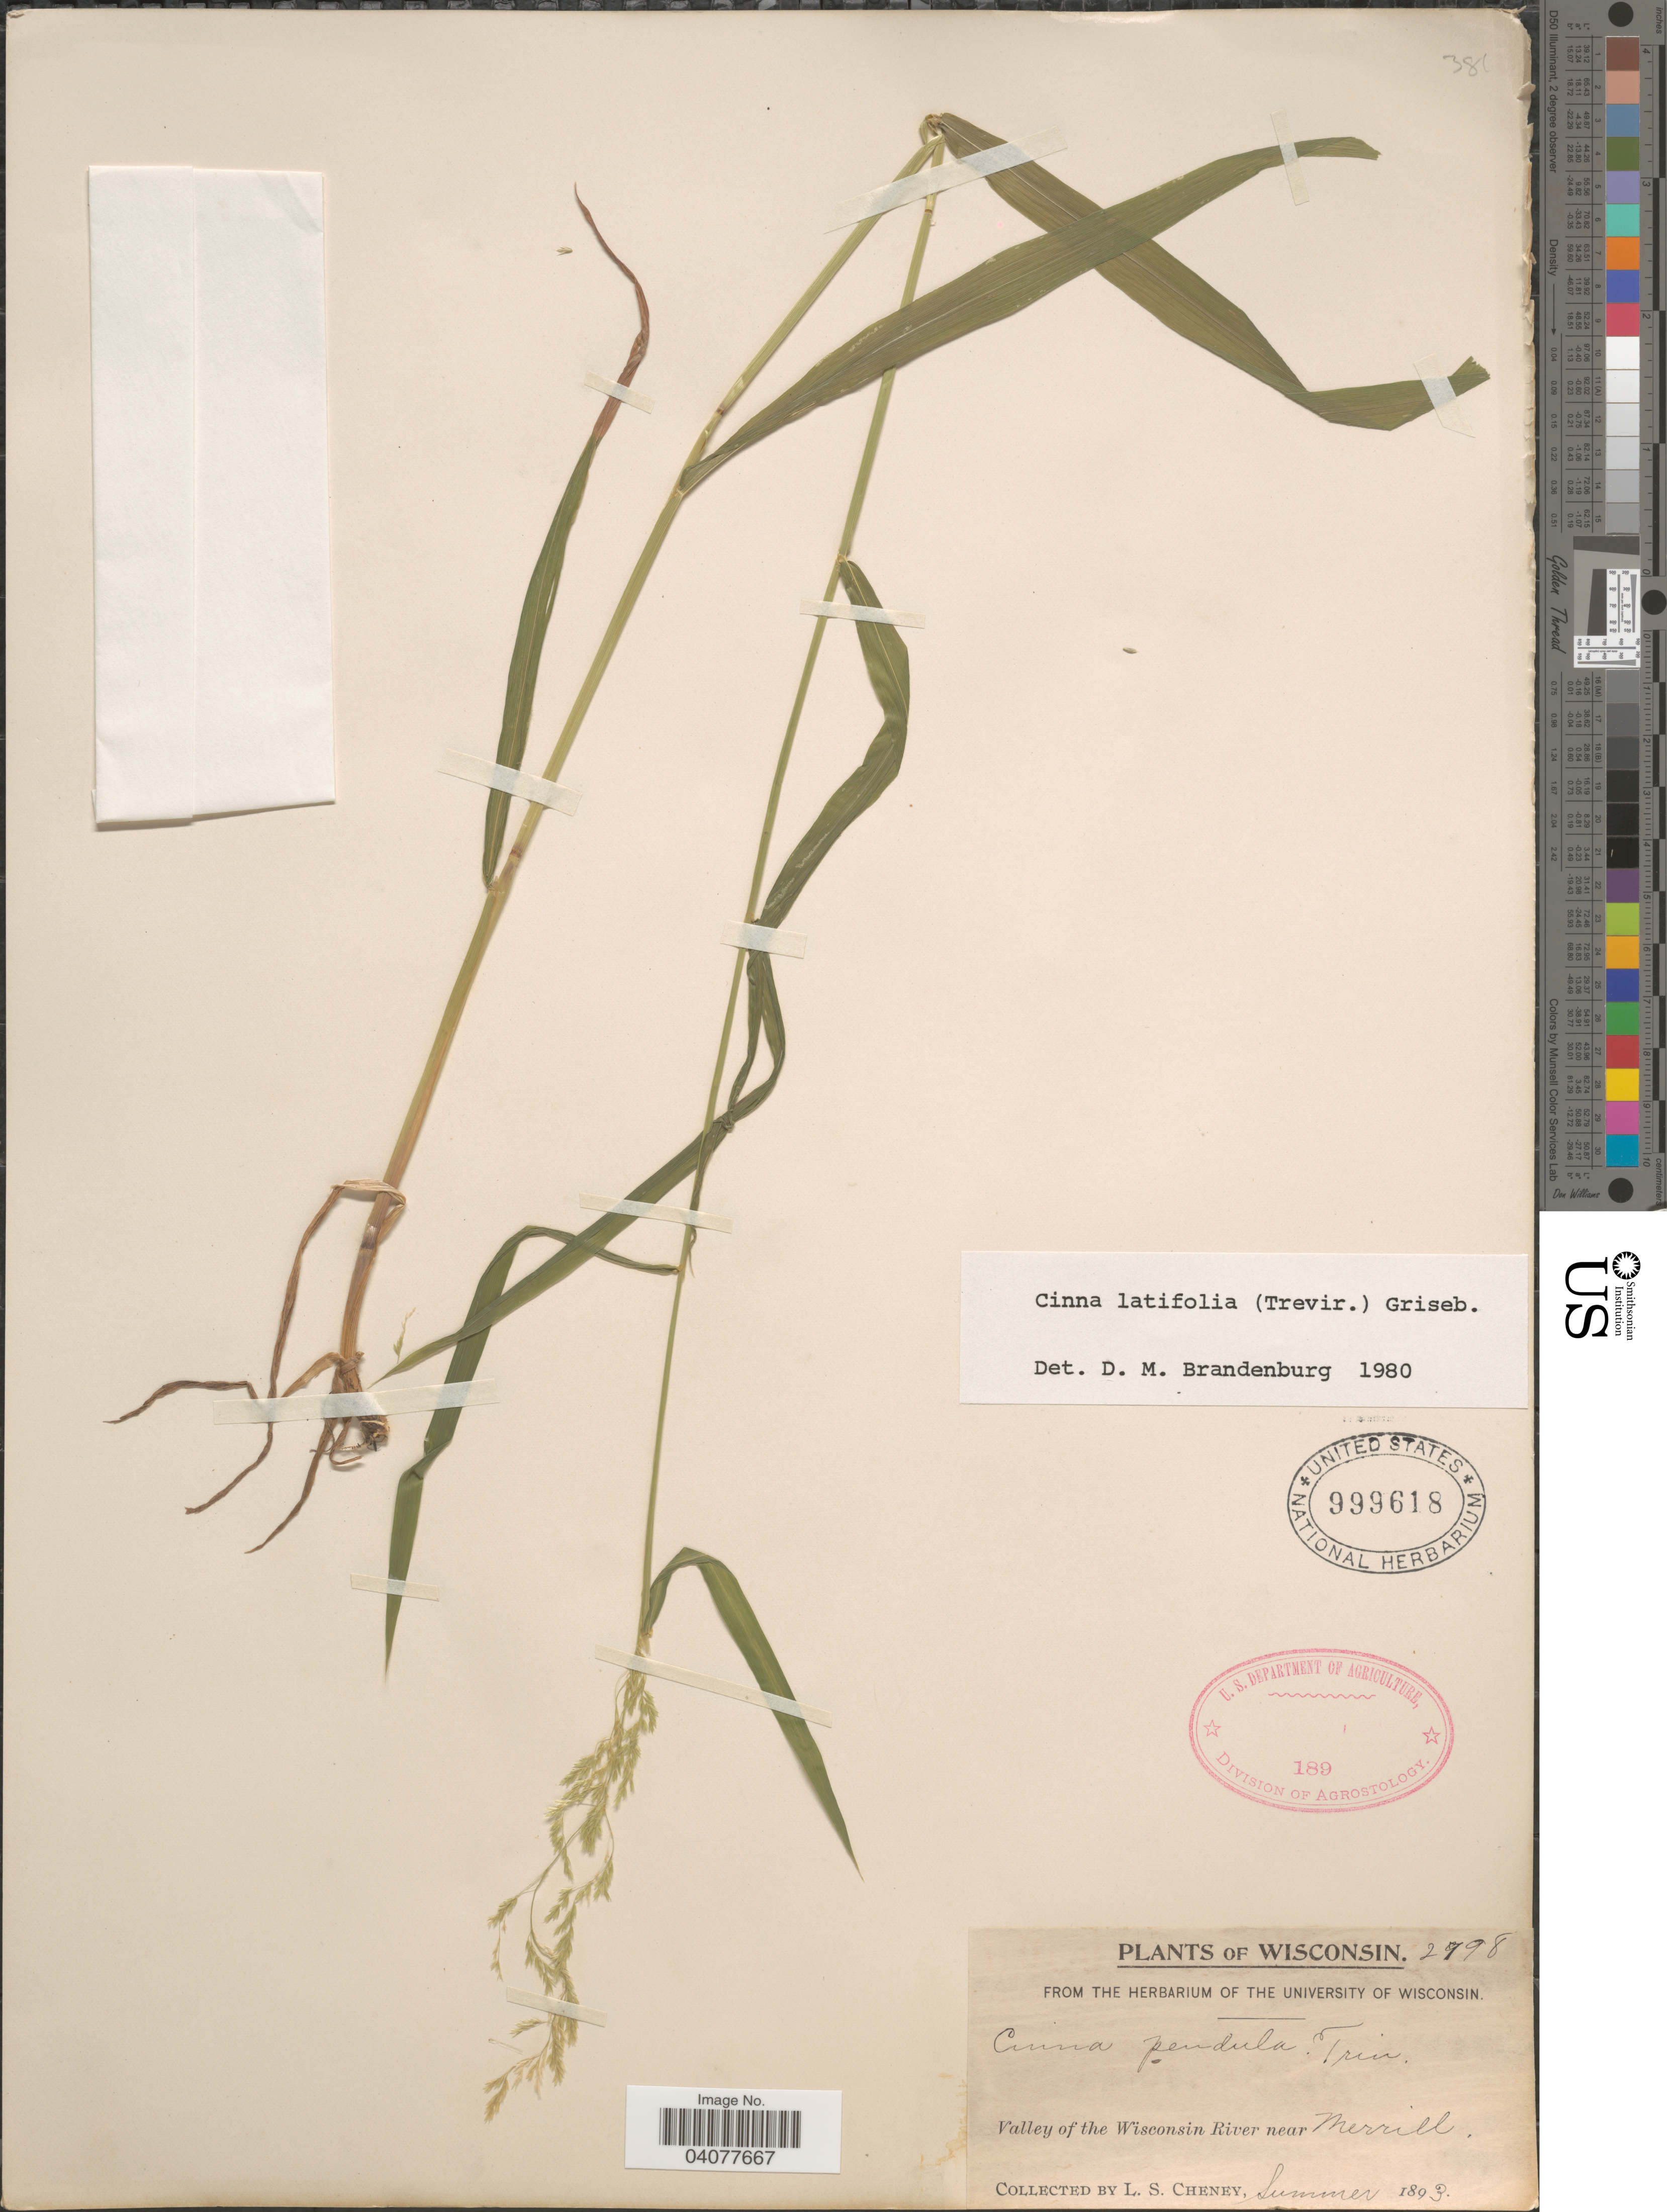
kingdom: Plantae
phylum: Tracheophyta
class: Liliopsida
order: Poales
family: Poaceae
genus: Cinna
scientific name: Cinna latifolia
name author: (Trevir. ex Goeppert) Griseb.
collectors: L. Cheney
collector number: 2798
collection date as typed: Summer 1893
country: United States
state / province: Wisconsin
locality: Valley of the Wisconsin River near Merrill.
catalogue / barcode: US 999618